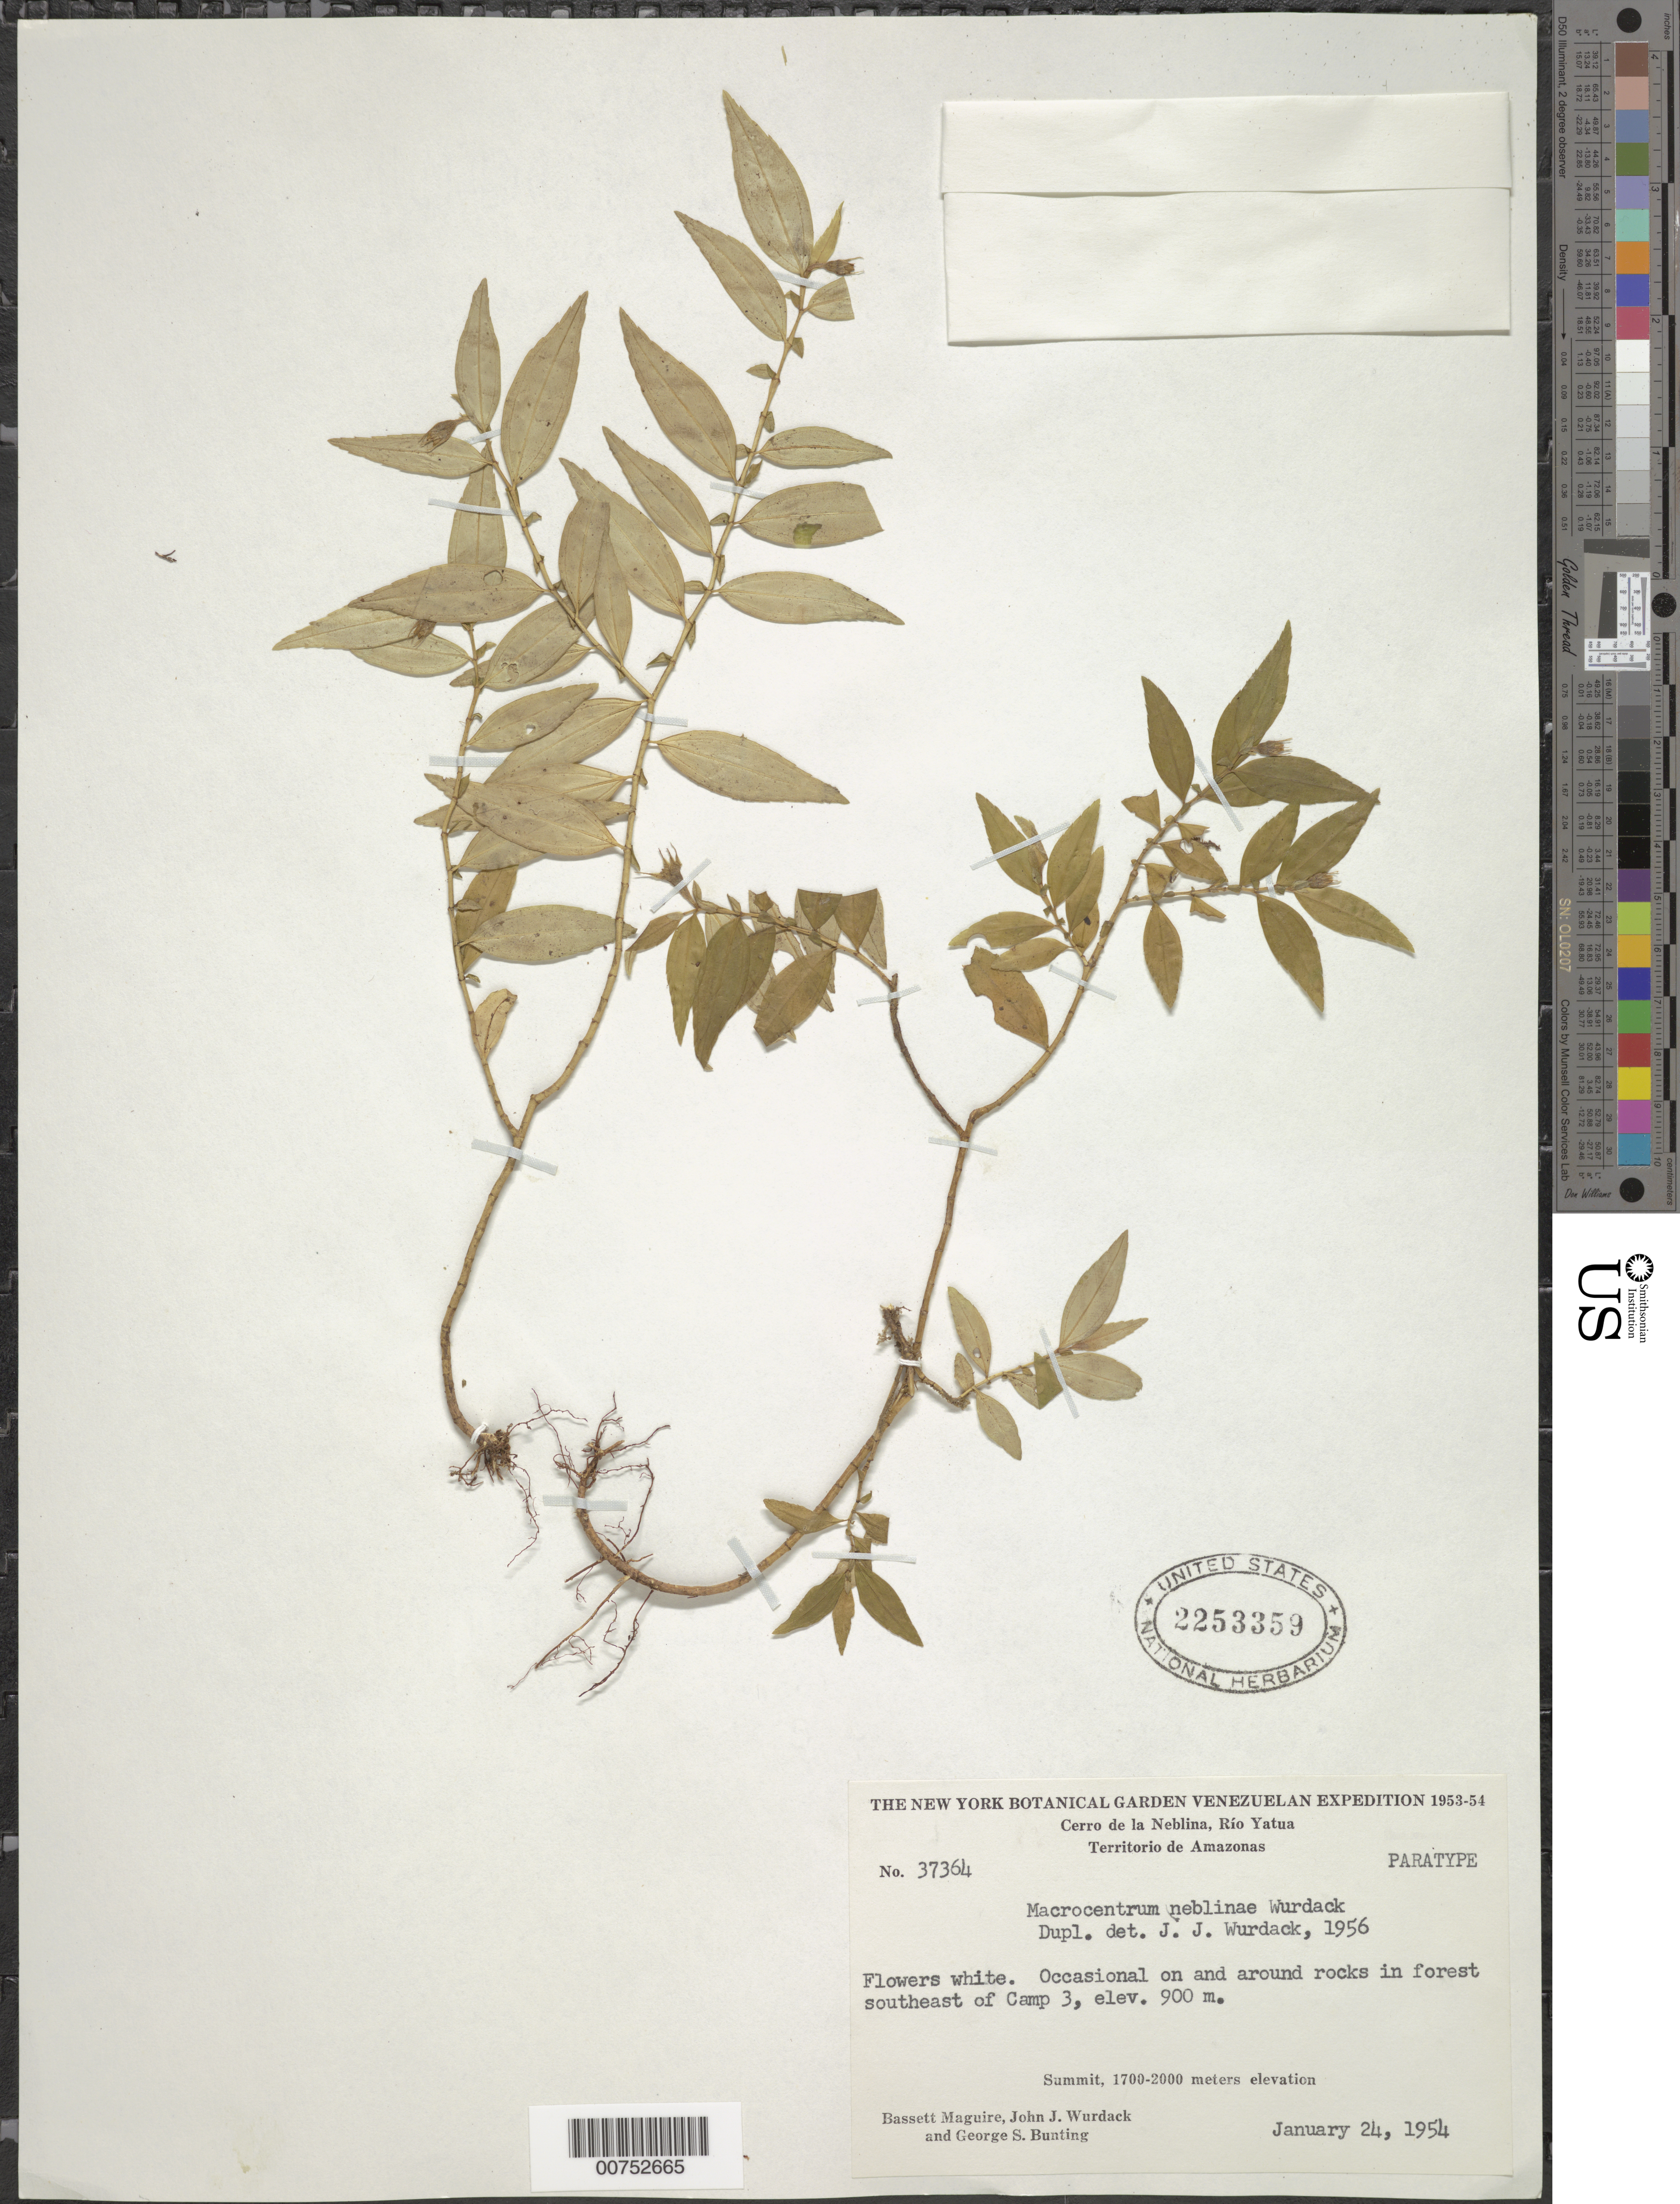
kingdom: Plantae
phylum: Tracheophyta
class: Magnoliopsida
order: Myrtales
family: Melastomataceae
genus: Macrocentrum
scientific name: Macrocentrum neblinae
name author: Wurdack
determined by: Wurdack, John J., (US), US (UNITED STATES)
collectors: B. Maguire, J. J. Wurdack & G. S. Bunting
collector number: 37364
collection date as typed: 24-Jan-54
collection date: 1954-01-24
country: Venezuela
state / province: Amazonas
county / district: Río Negro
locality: Cerro de la Neblina, SE of Camp 3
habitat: On and around rocks in forest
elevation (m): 900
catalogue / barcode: US 2253359